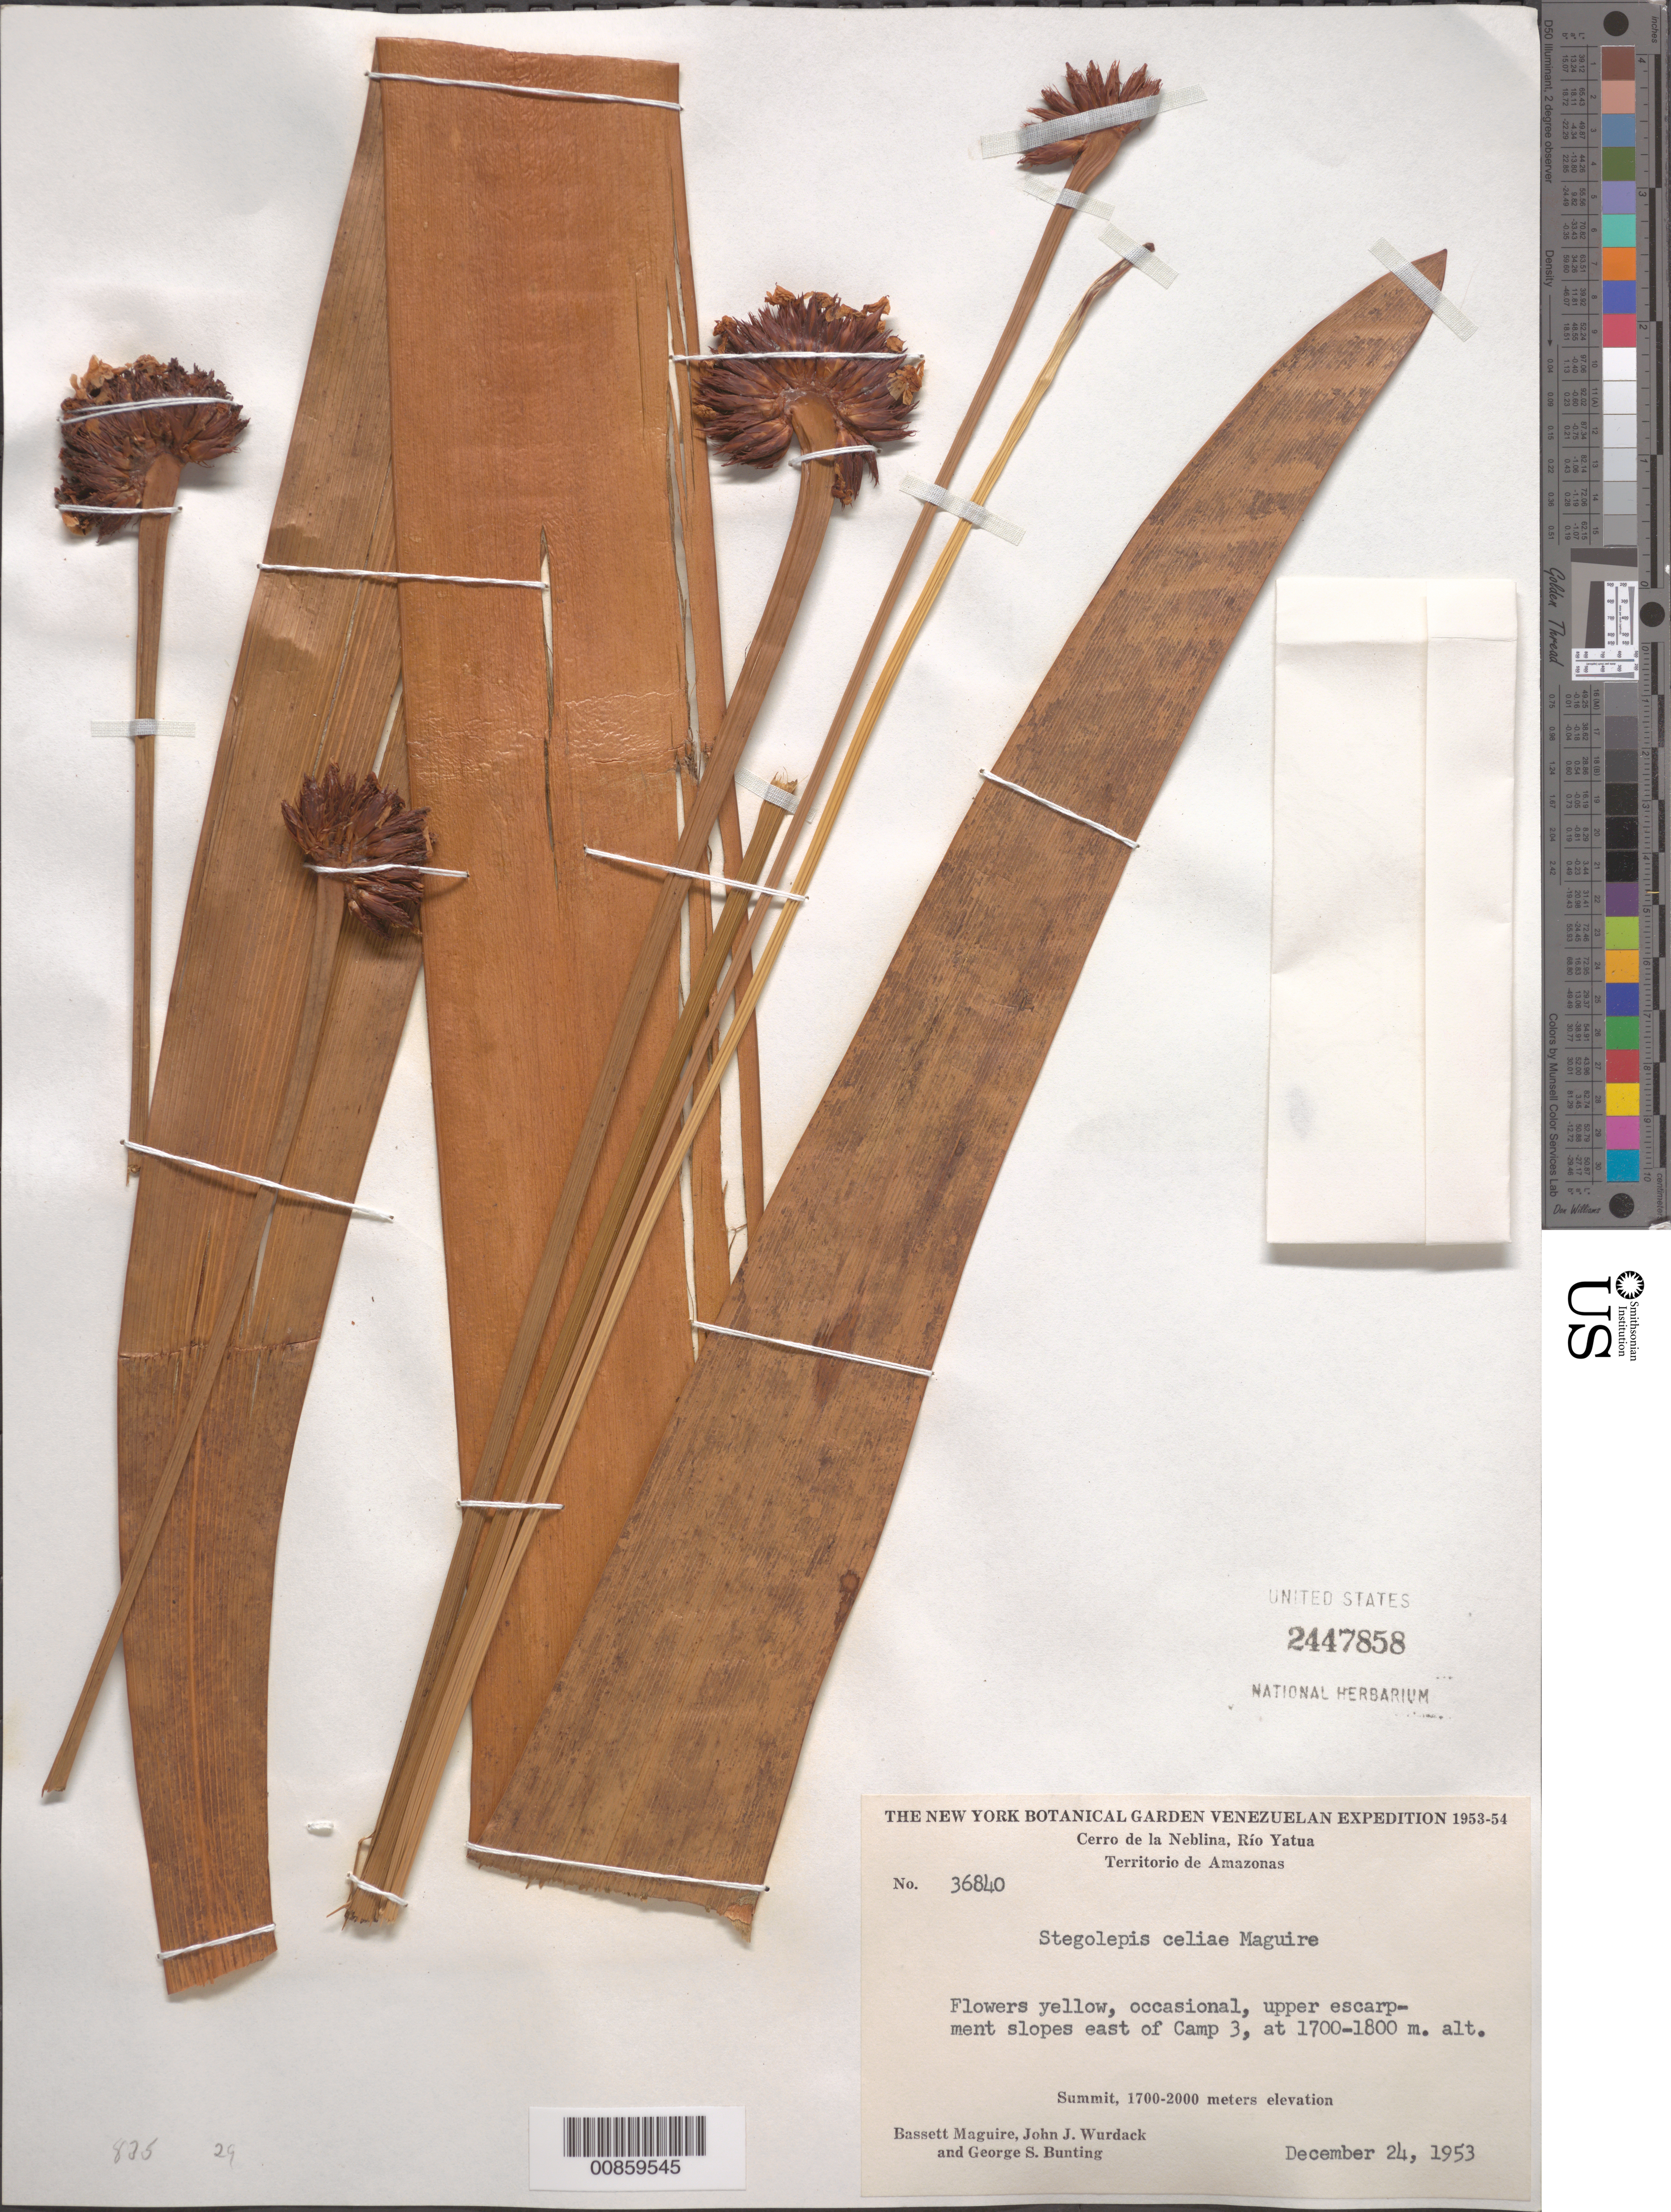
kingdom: Plantae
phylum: Tracheophyta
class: Liliopsida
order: Poales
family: Rapateaceae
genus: Stegolepis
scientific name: Stegolepis celiae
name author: Maguire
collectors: B. Maguire, J. J. Wurdack & G. S. Bunting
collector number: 36840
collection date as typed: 24-Dec-53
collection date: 1953-12-24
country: Venezuela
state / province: Amazonas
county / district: Río Negro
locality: Cerro de la Neblina, Río Yatua, E of Camp 3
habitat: Upper escarpment slopes.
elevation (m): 1700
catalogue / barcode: US 2447858